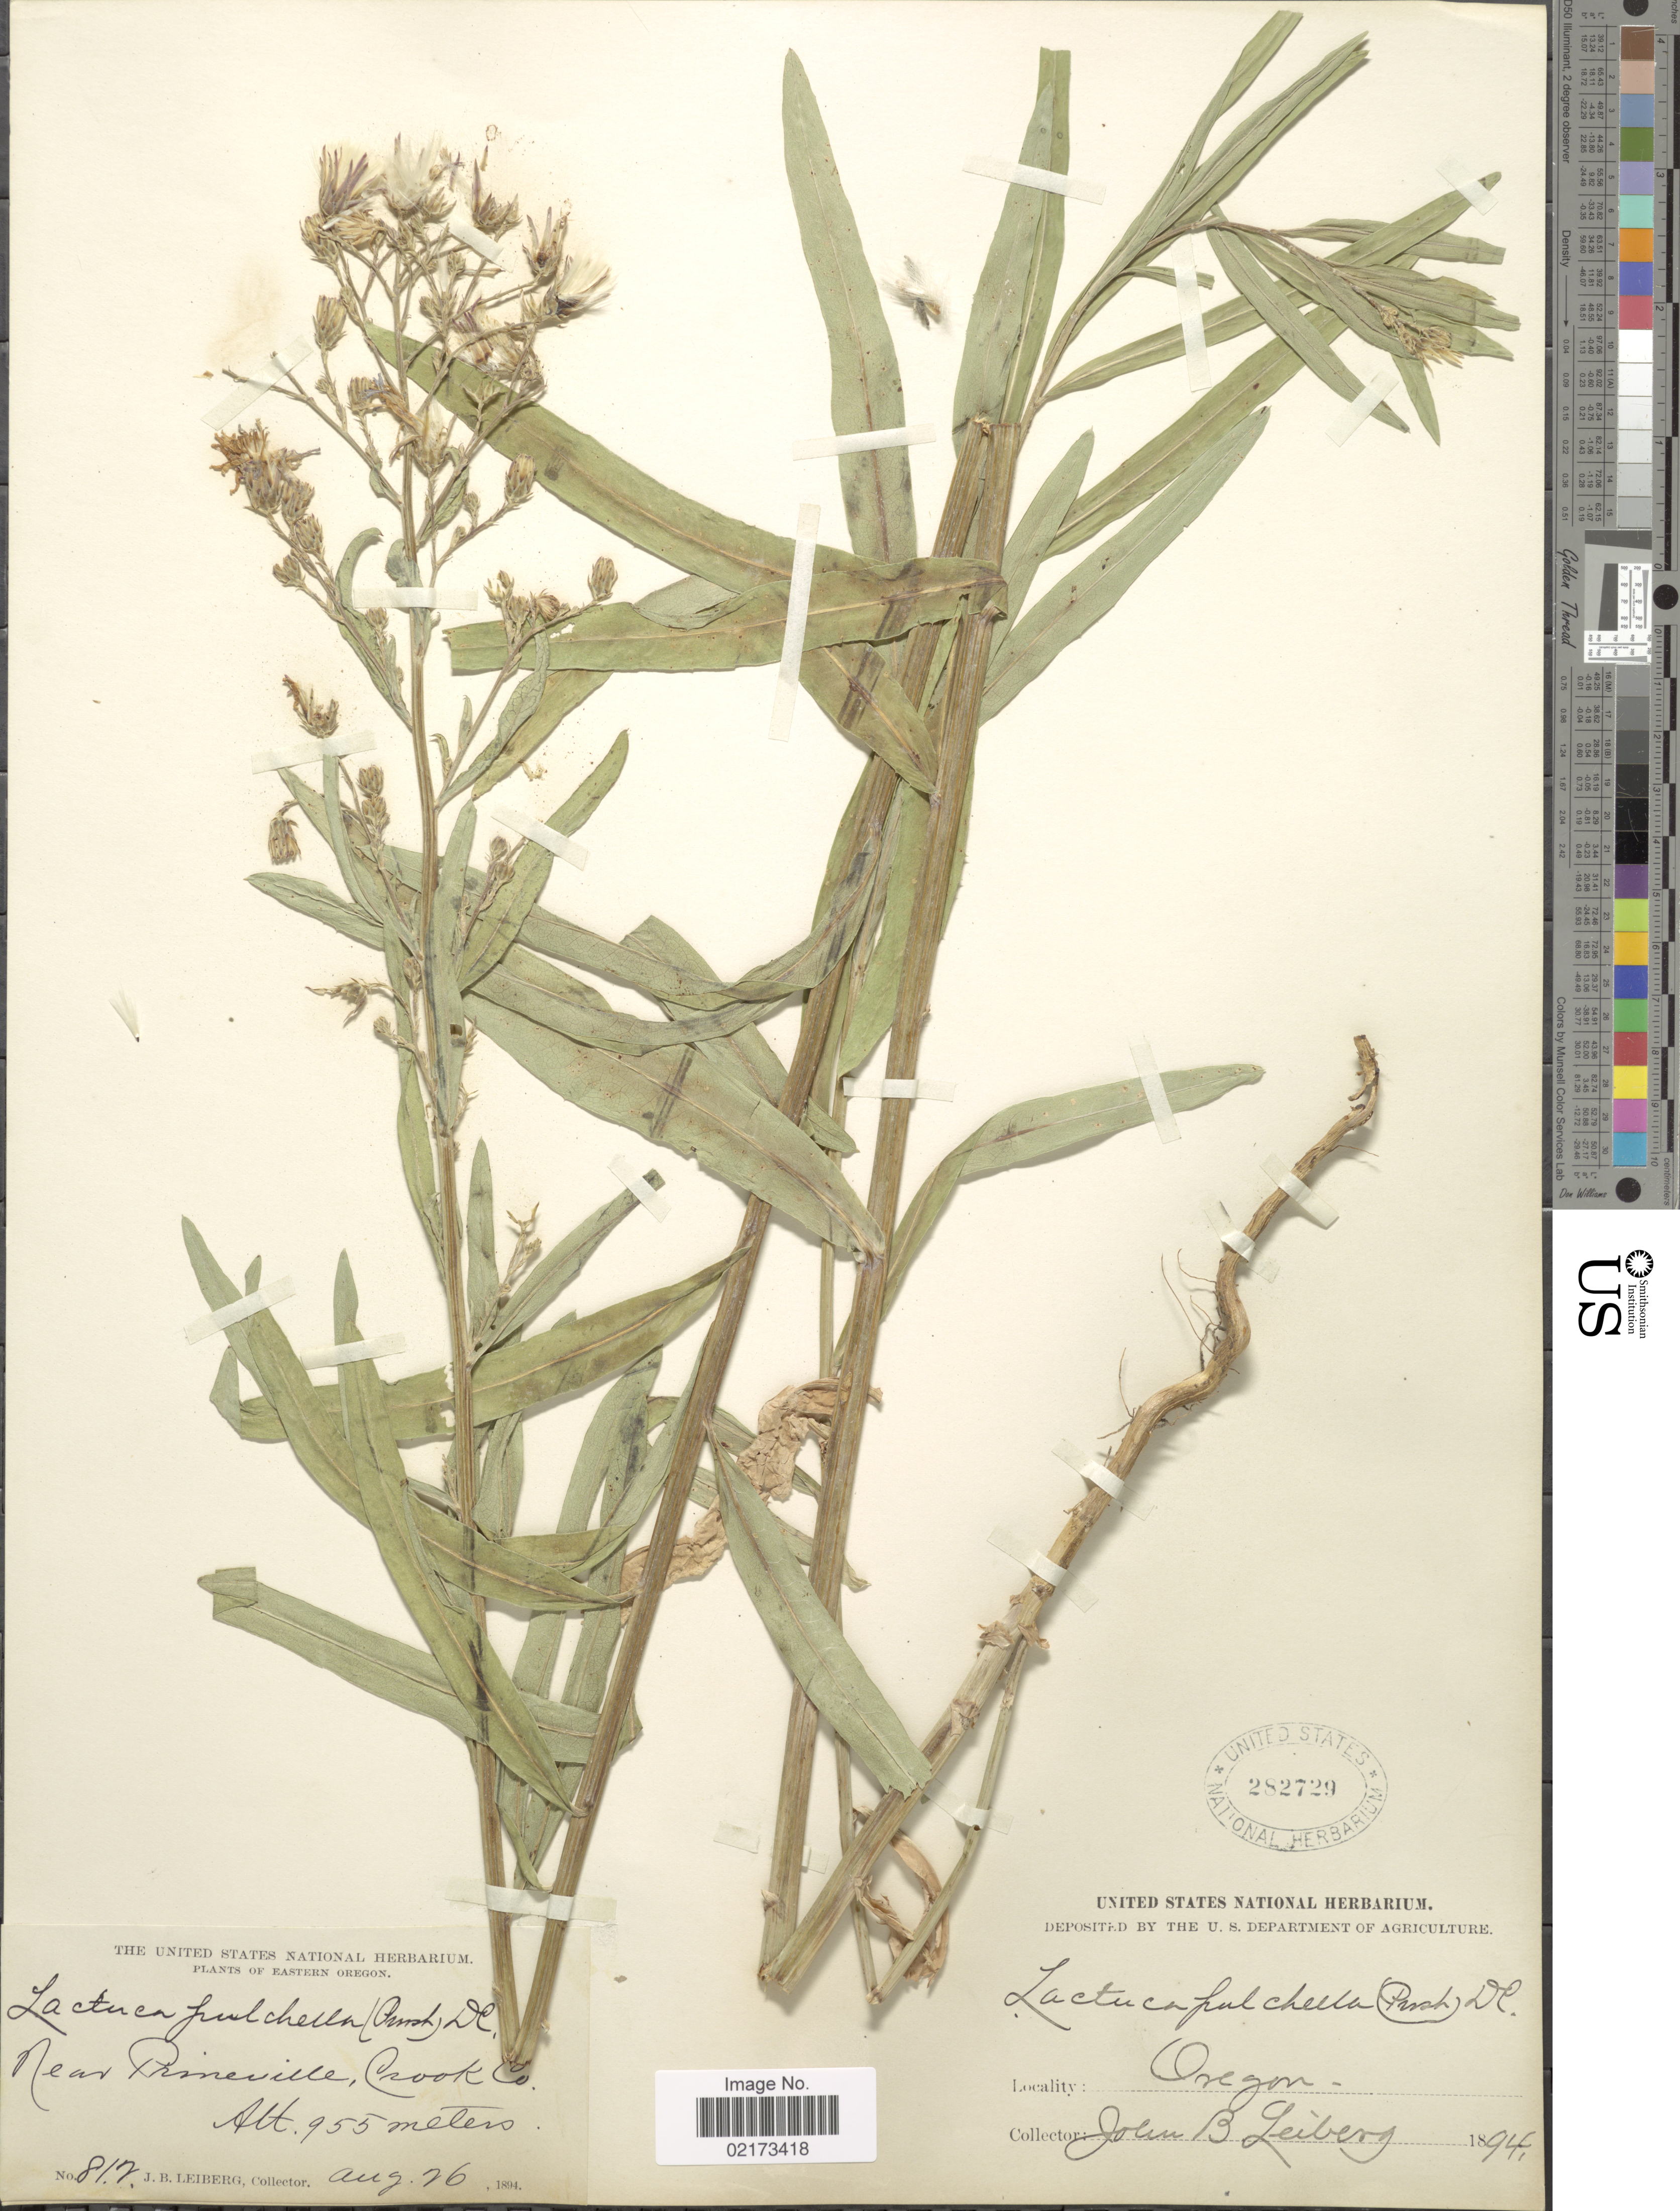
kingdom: Plantae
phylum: Tracheophyta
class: Magnoliopsida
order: Asterales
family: Asteraceae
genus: Lactuca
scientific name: Lactuca tatarica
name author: (L.) C.A. Mey.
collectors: J. Leiberg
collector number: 817*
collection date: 1894-08-26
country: United States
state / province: Oregon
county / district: Crook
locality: Eastern Oregon, near Prineville, Crook Co.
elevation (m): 955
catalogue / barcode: US 282729